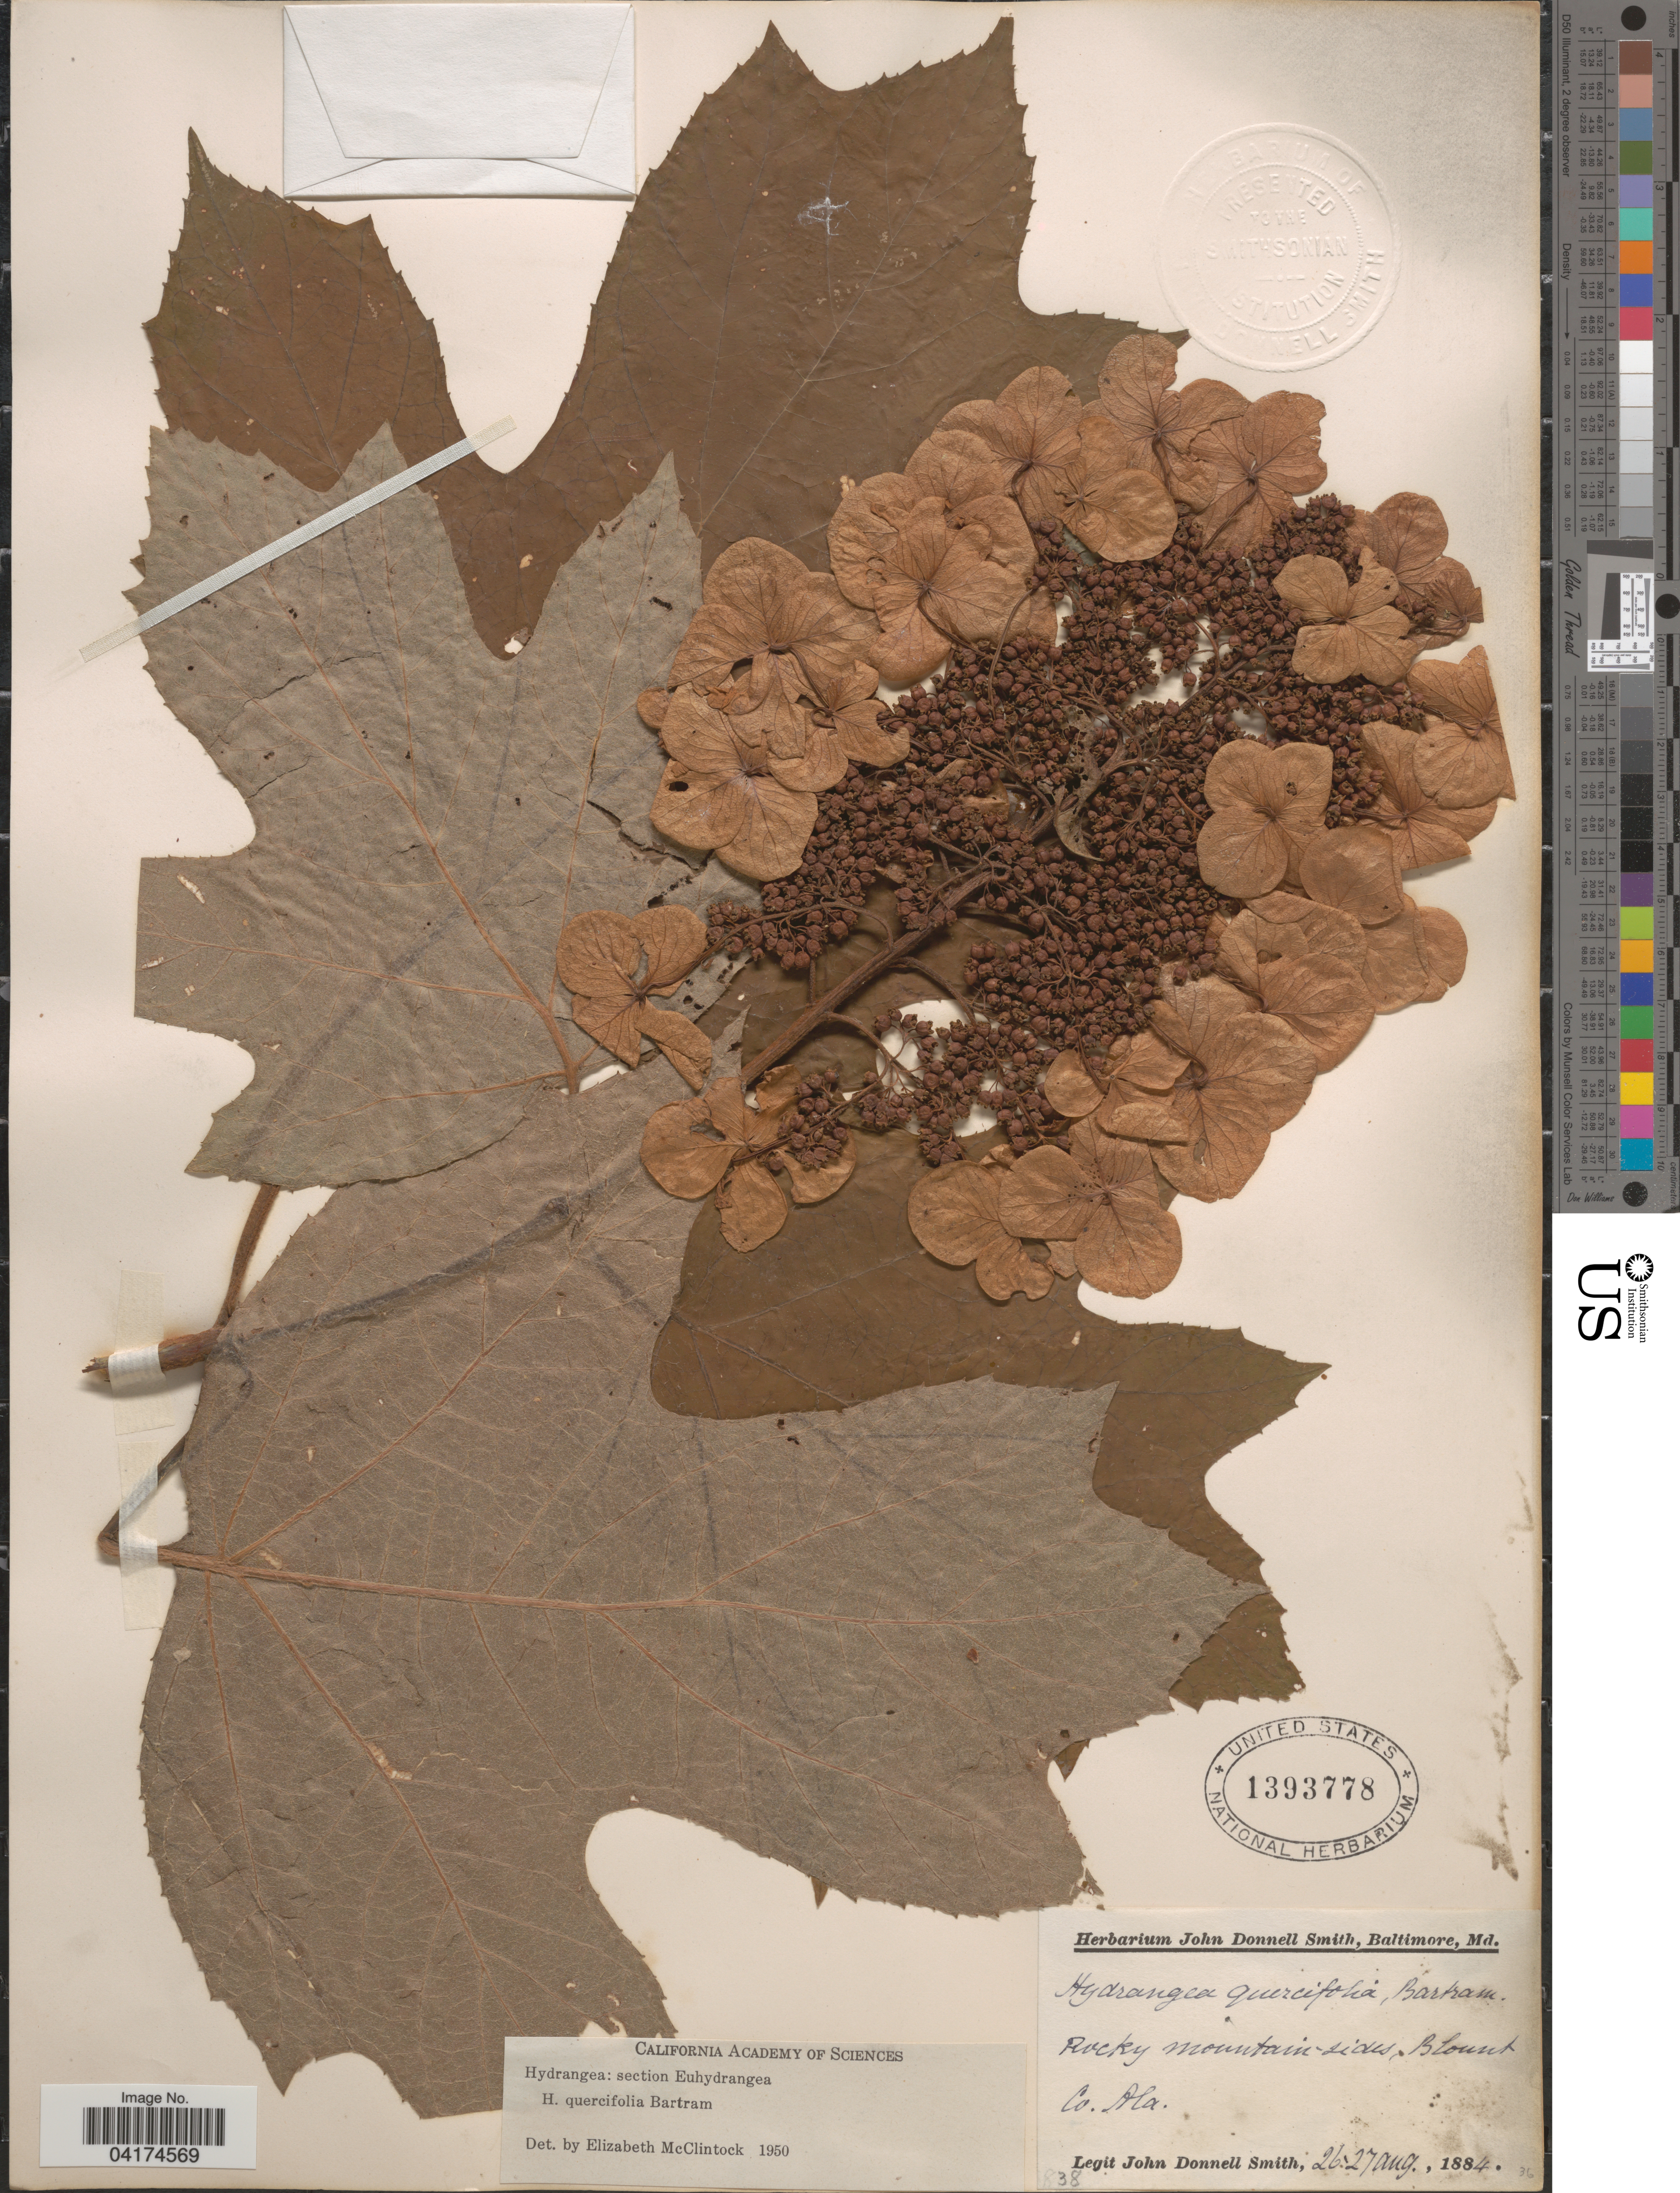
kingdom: Plantae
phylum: Tracheophyta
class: Magnoliopsida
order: Cornales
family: Hydrangeaceae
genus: Hydrangea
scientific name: Hydrangea quercifolia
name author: W. Bartram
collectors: J. Donnell Smith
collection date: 1884-08-26/1884-08-27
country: United States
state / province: Alabama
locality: Rocky mountain-side, Blount Co.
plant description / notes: Fruit temporarily sampled for micro-CT scanning.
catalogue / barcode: US 1393778